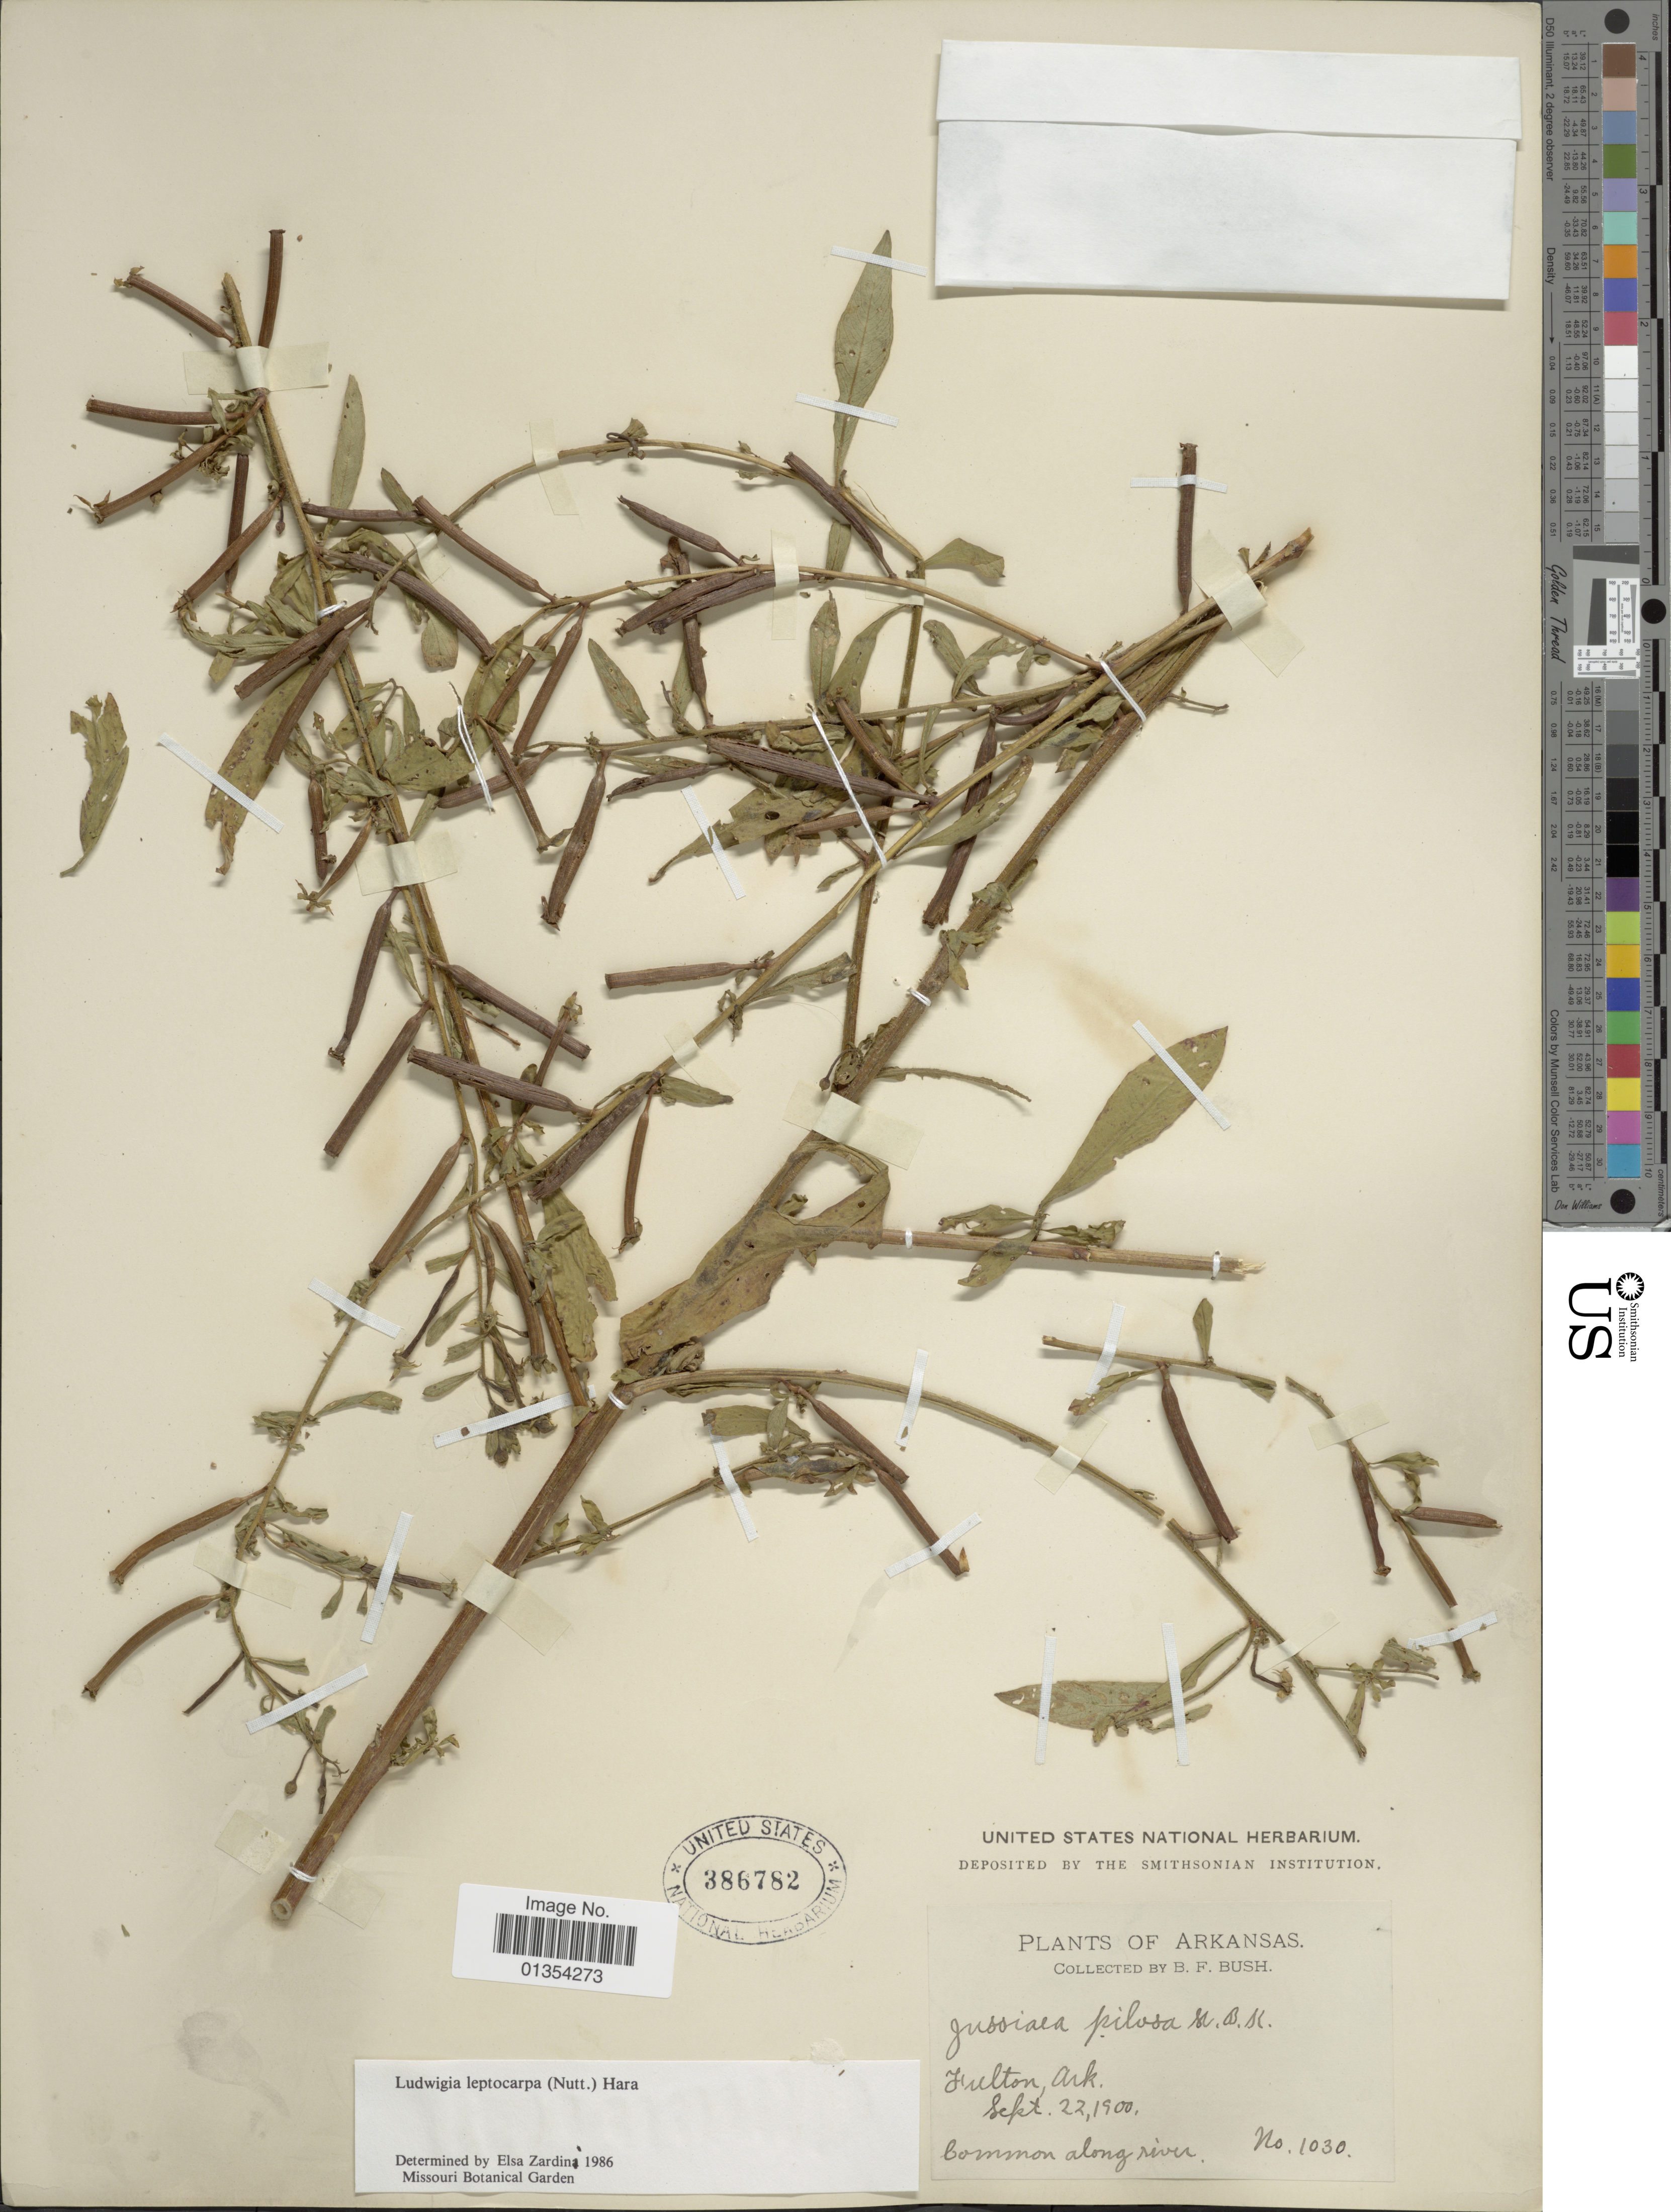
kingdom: Plantae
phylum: Tracheophyta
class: Magnoliopsida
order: Myrtales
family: Onagraceae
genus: Ludwigia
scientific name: Ludwigia leptocarpa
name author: (Nutt.) H. Hara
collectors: B. F. Bush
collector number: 1030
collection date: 1900-09-22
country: United States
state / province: Arkansas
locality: Hulton, Ark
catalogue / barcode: US 386782